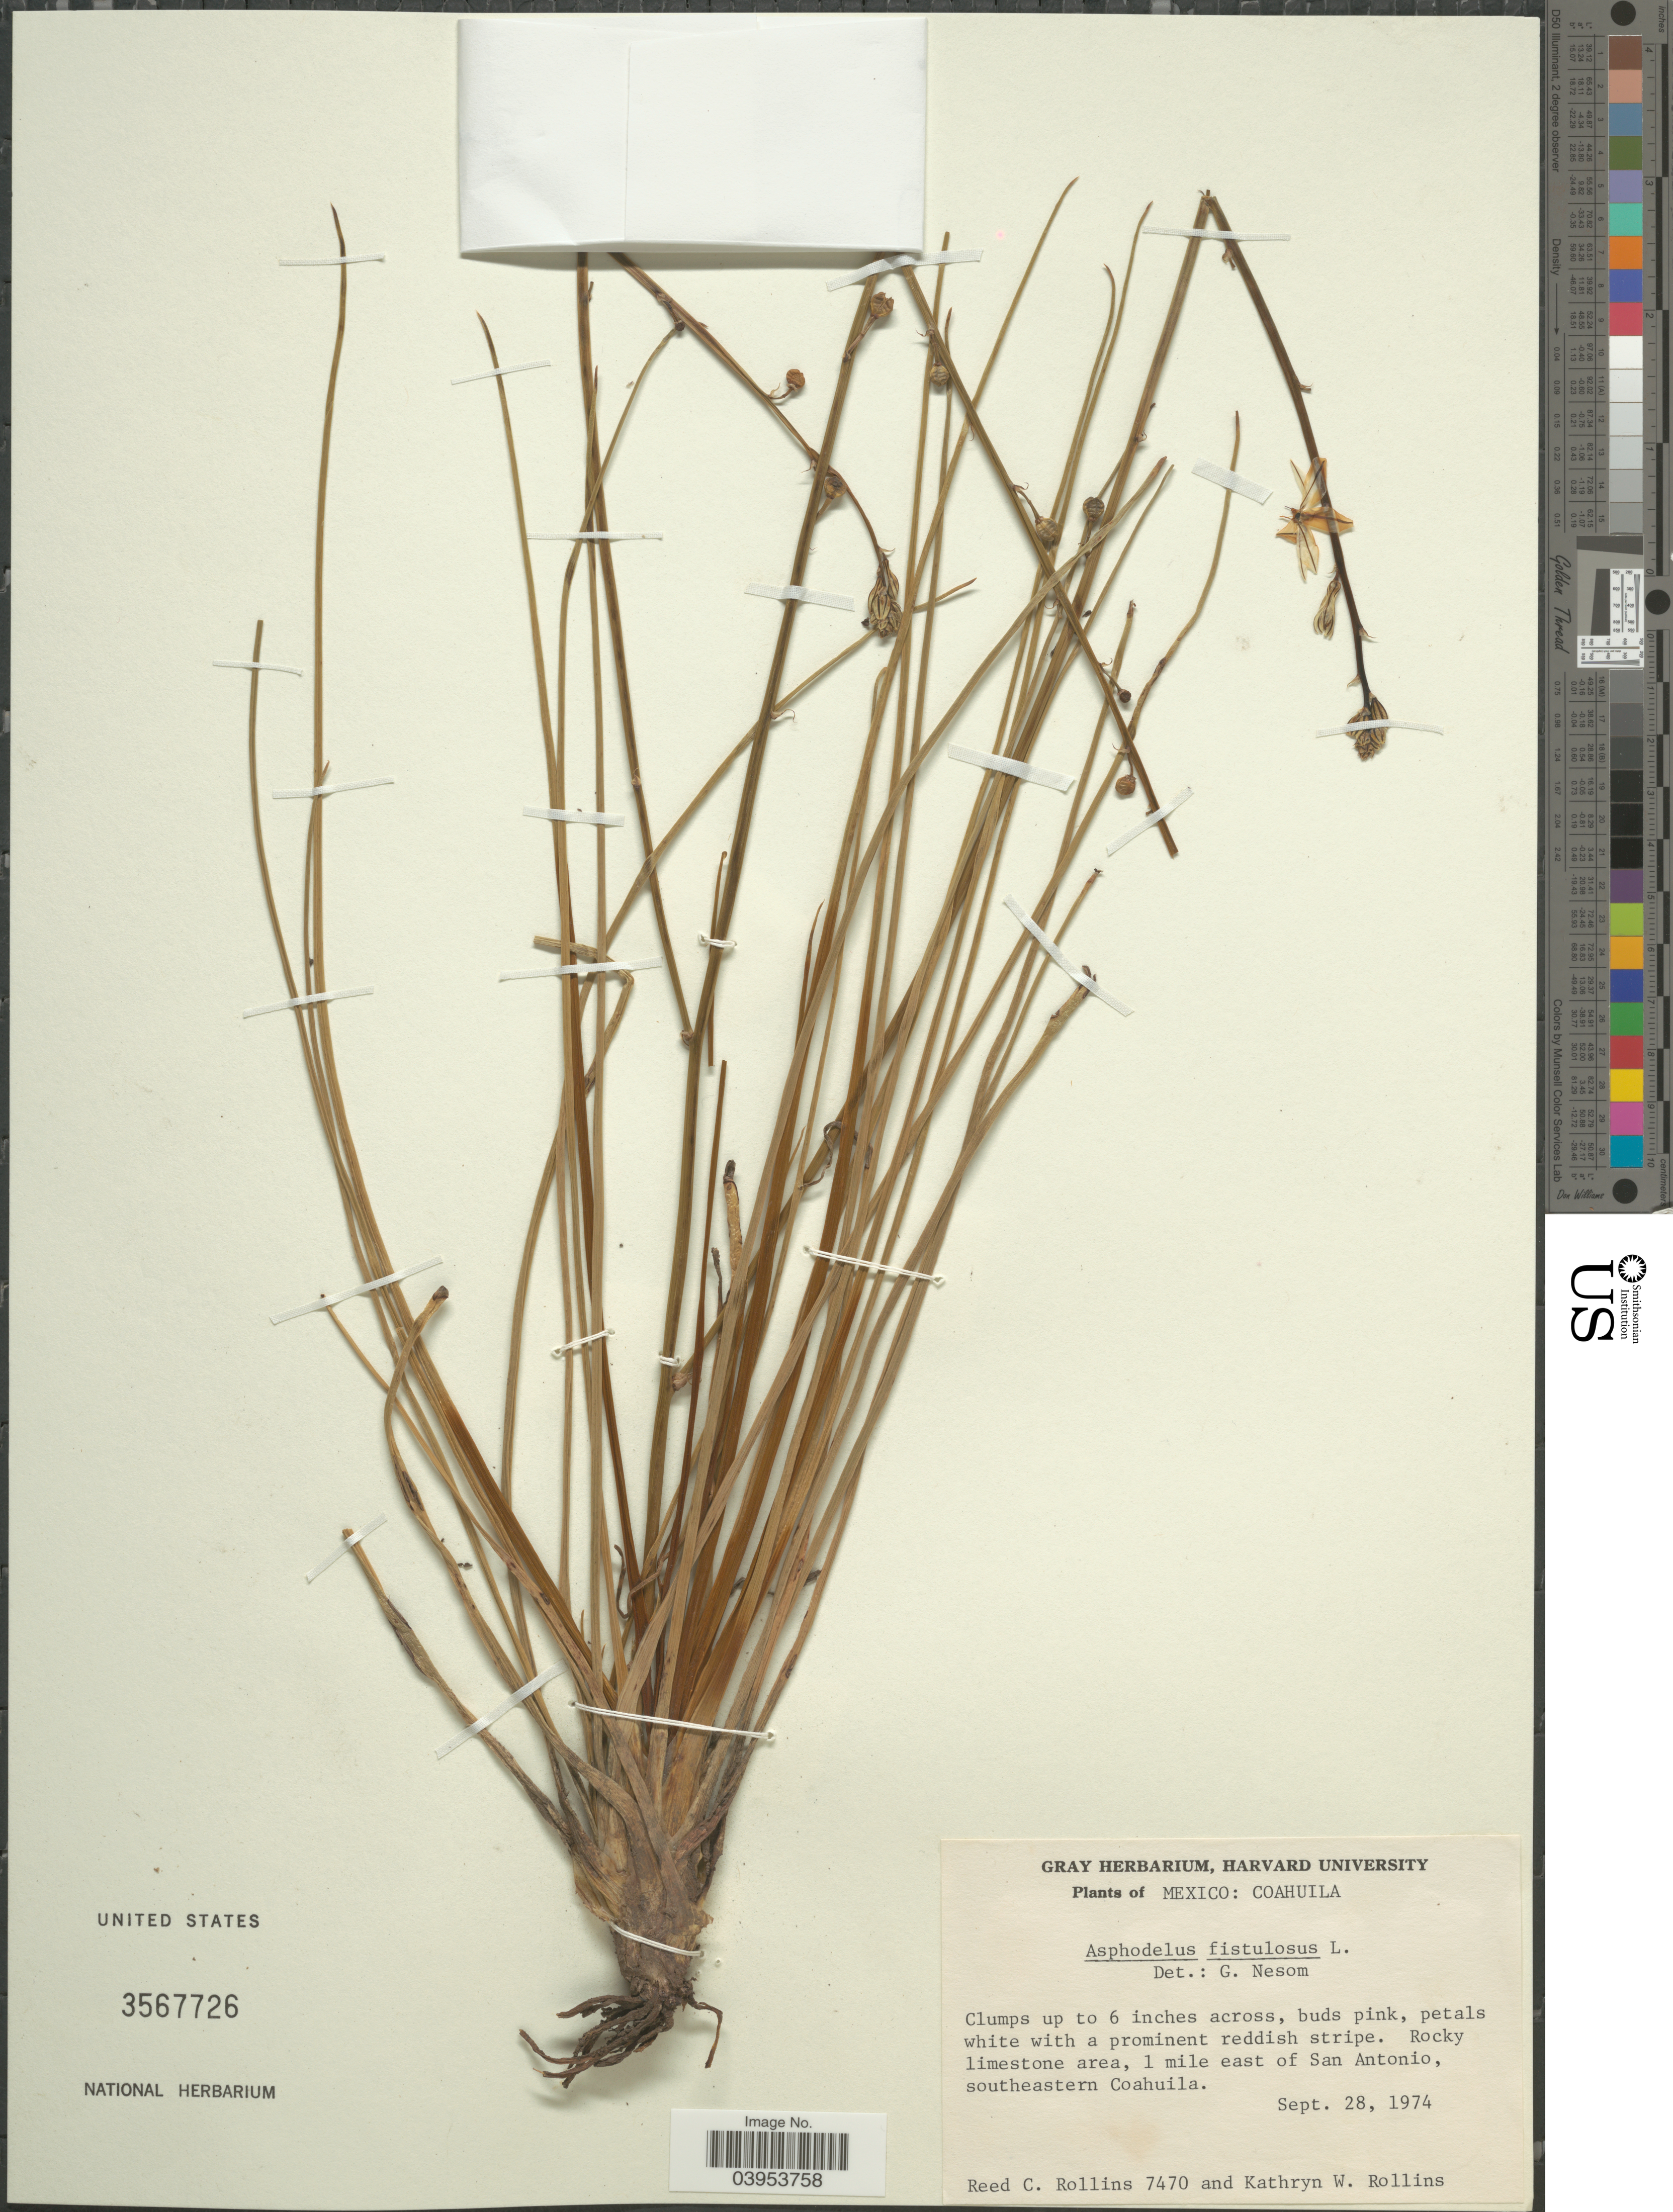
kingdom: Plantae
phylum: Tracheophyta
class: Liliopsida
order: Asparagales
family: Asphodelaceae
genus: Asphodelus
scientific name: Asphodelus fistulosus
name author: L.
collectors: R. C. Rollins & K. W. Rollins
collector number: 7470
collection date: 1974-09-28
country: Mexico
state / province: Coahuila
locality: Rocky limestone area, 1 mile east of San Antonio, southeastern Coahuila.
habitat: rocky limestone area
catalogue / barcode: US 3567726